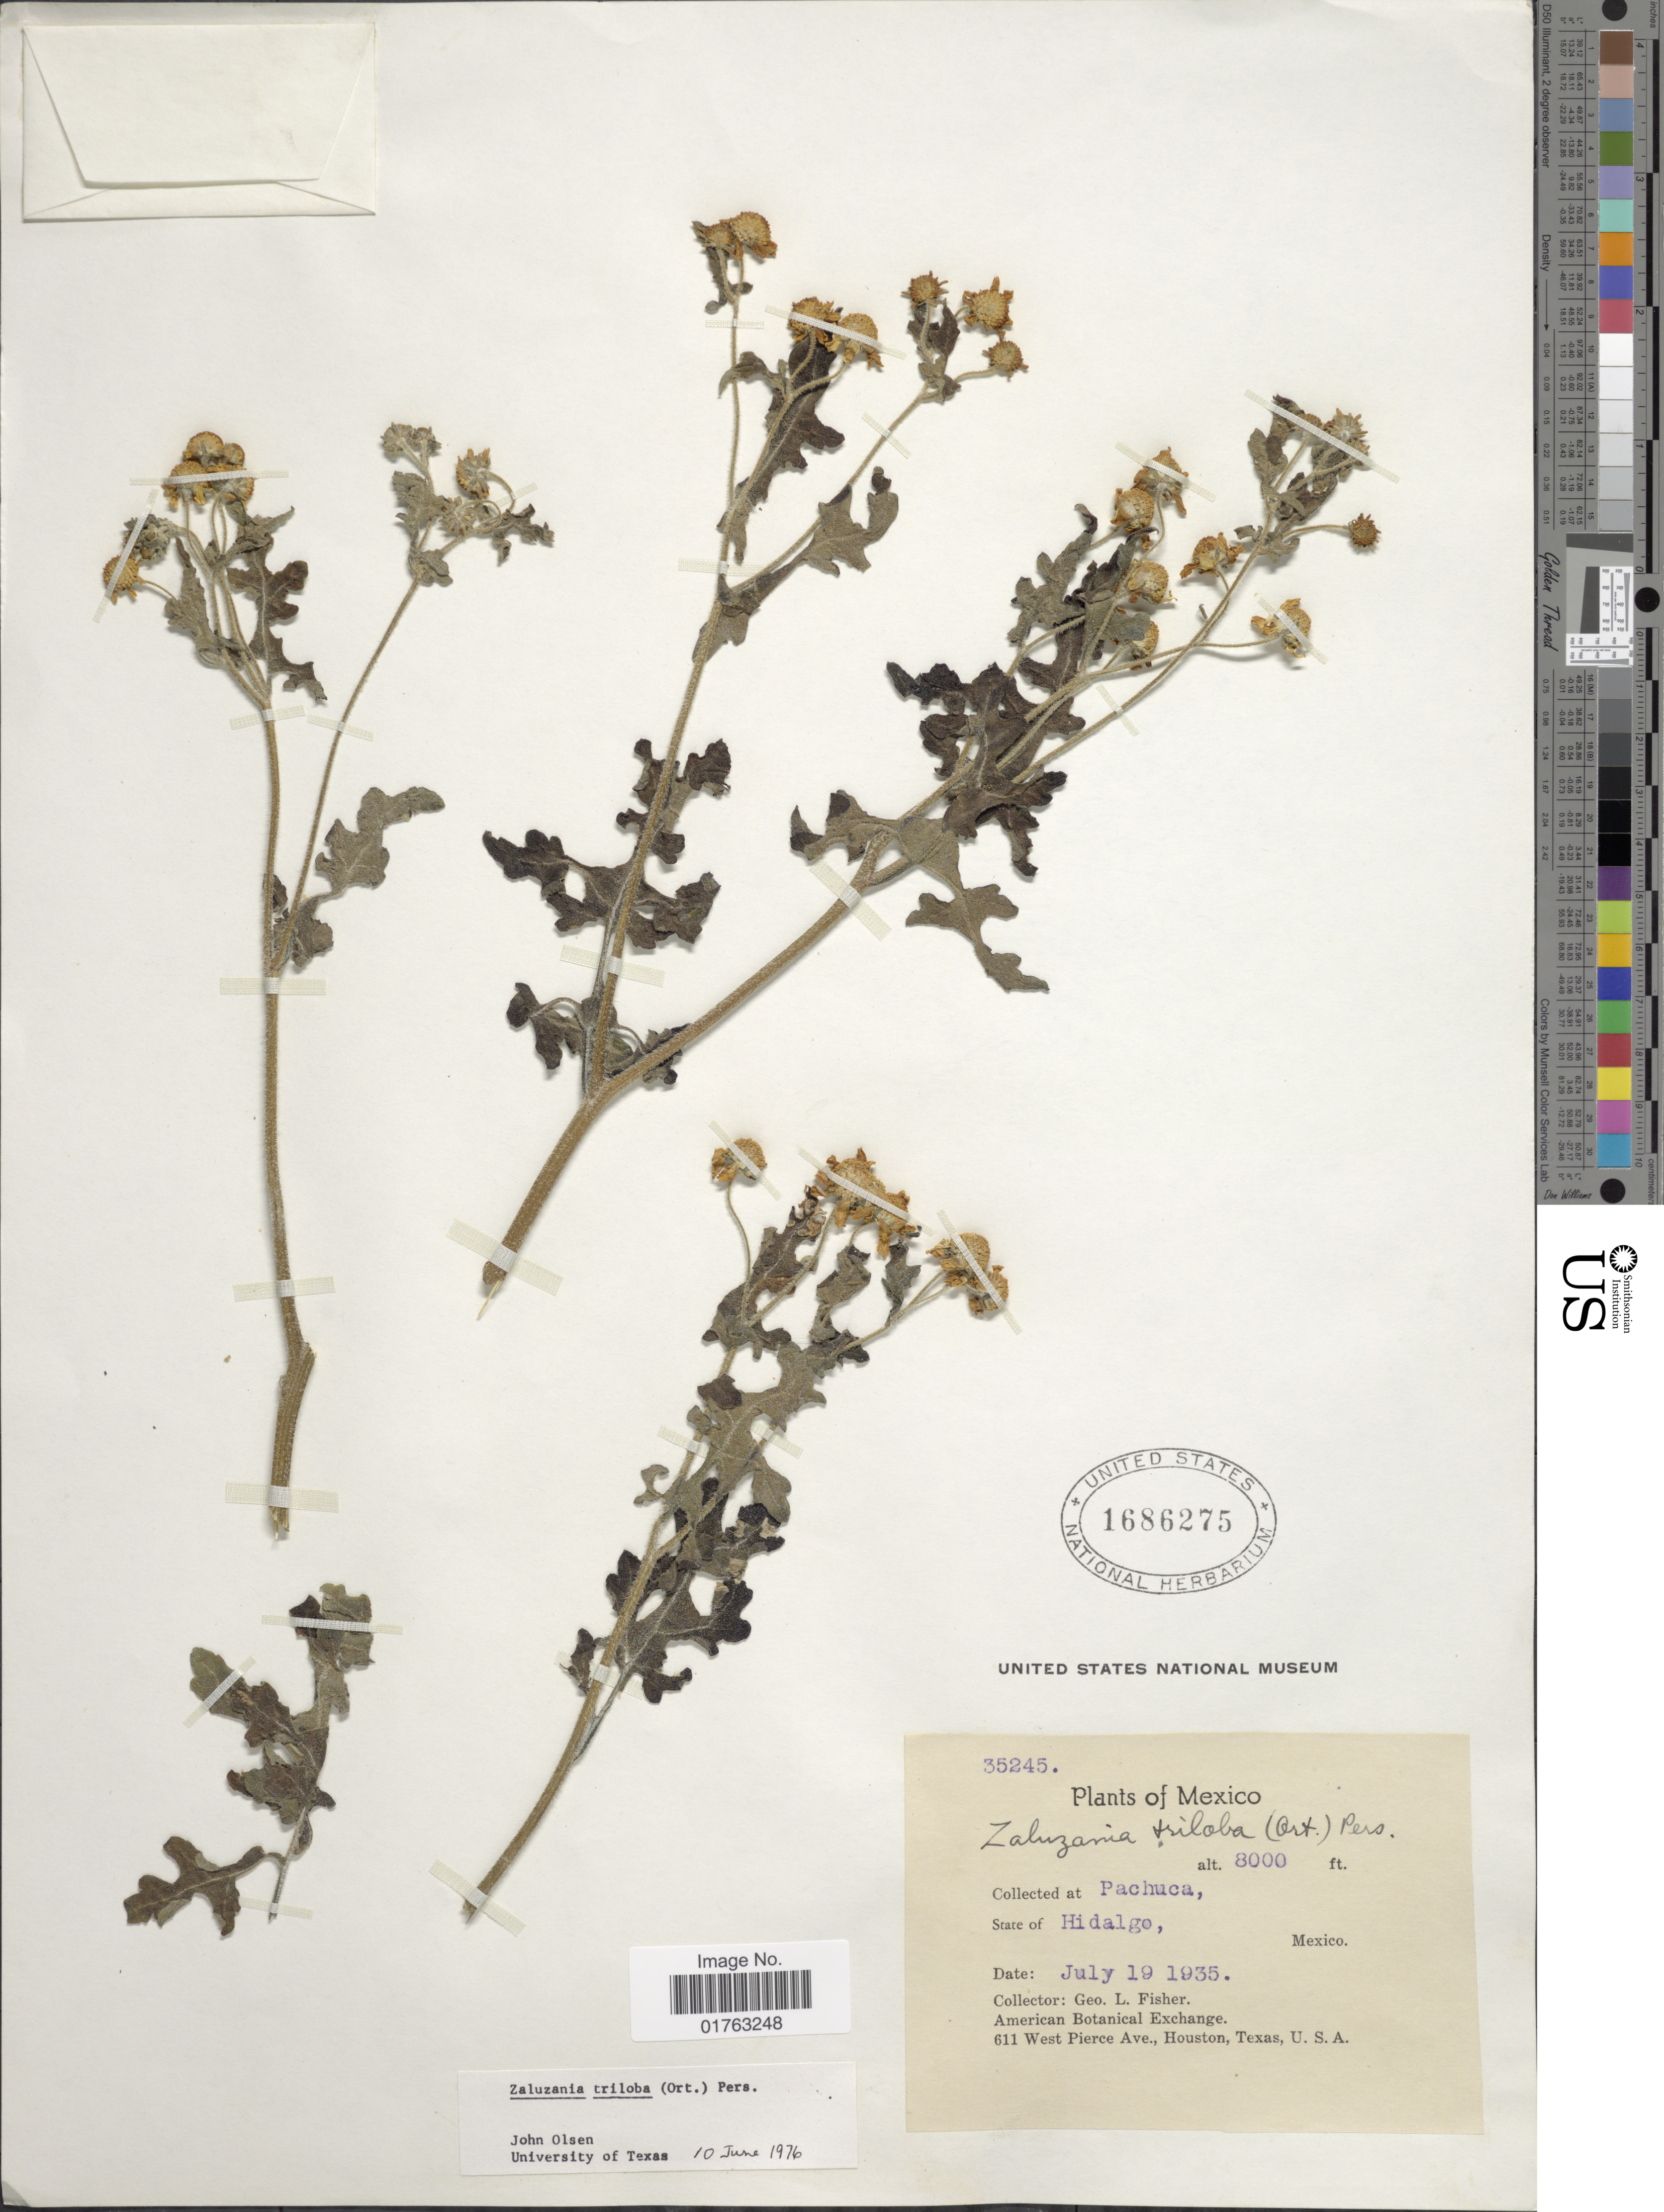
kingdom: Plantae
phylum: Tracheophyta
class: Magnoliopsida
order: Asterales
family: Asteraceae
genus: Zaluzania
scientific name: Zaluzania triloba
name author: (Ortega) Pers.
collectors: G. L. Fisher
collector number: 35245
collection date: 1935-07-19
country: Mexico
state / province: Hidalgo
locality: Pachuca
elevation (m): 2438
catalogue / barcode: US 1686275